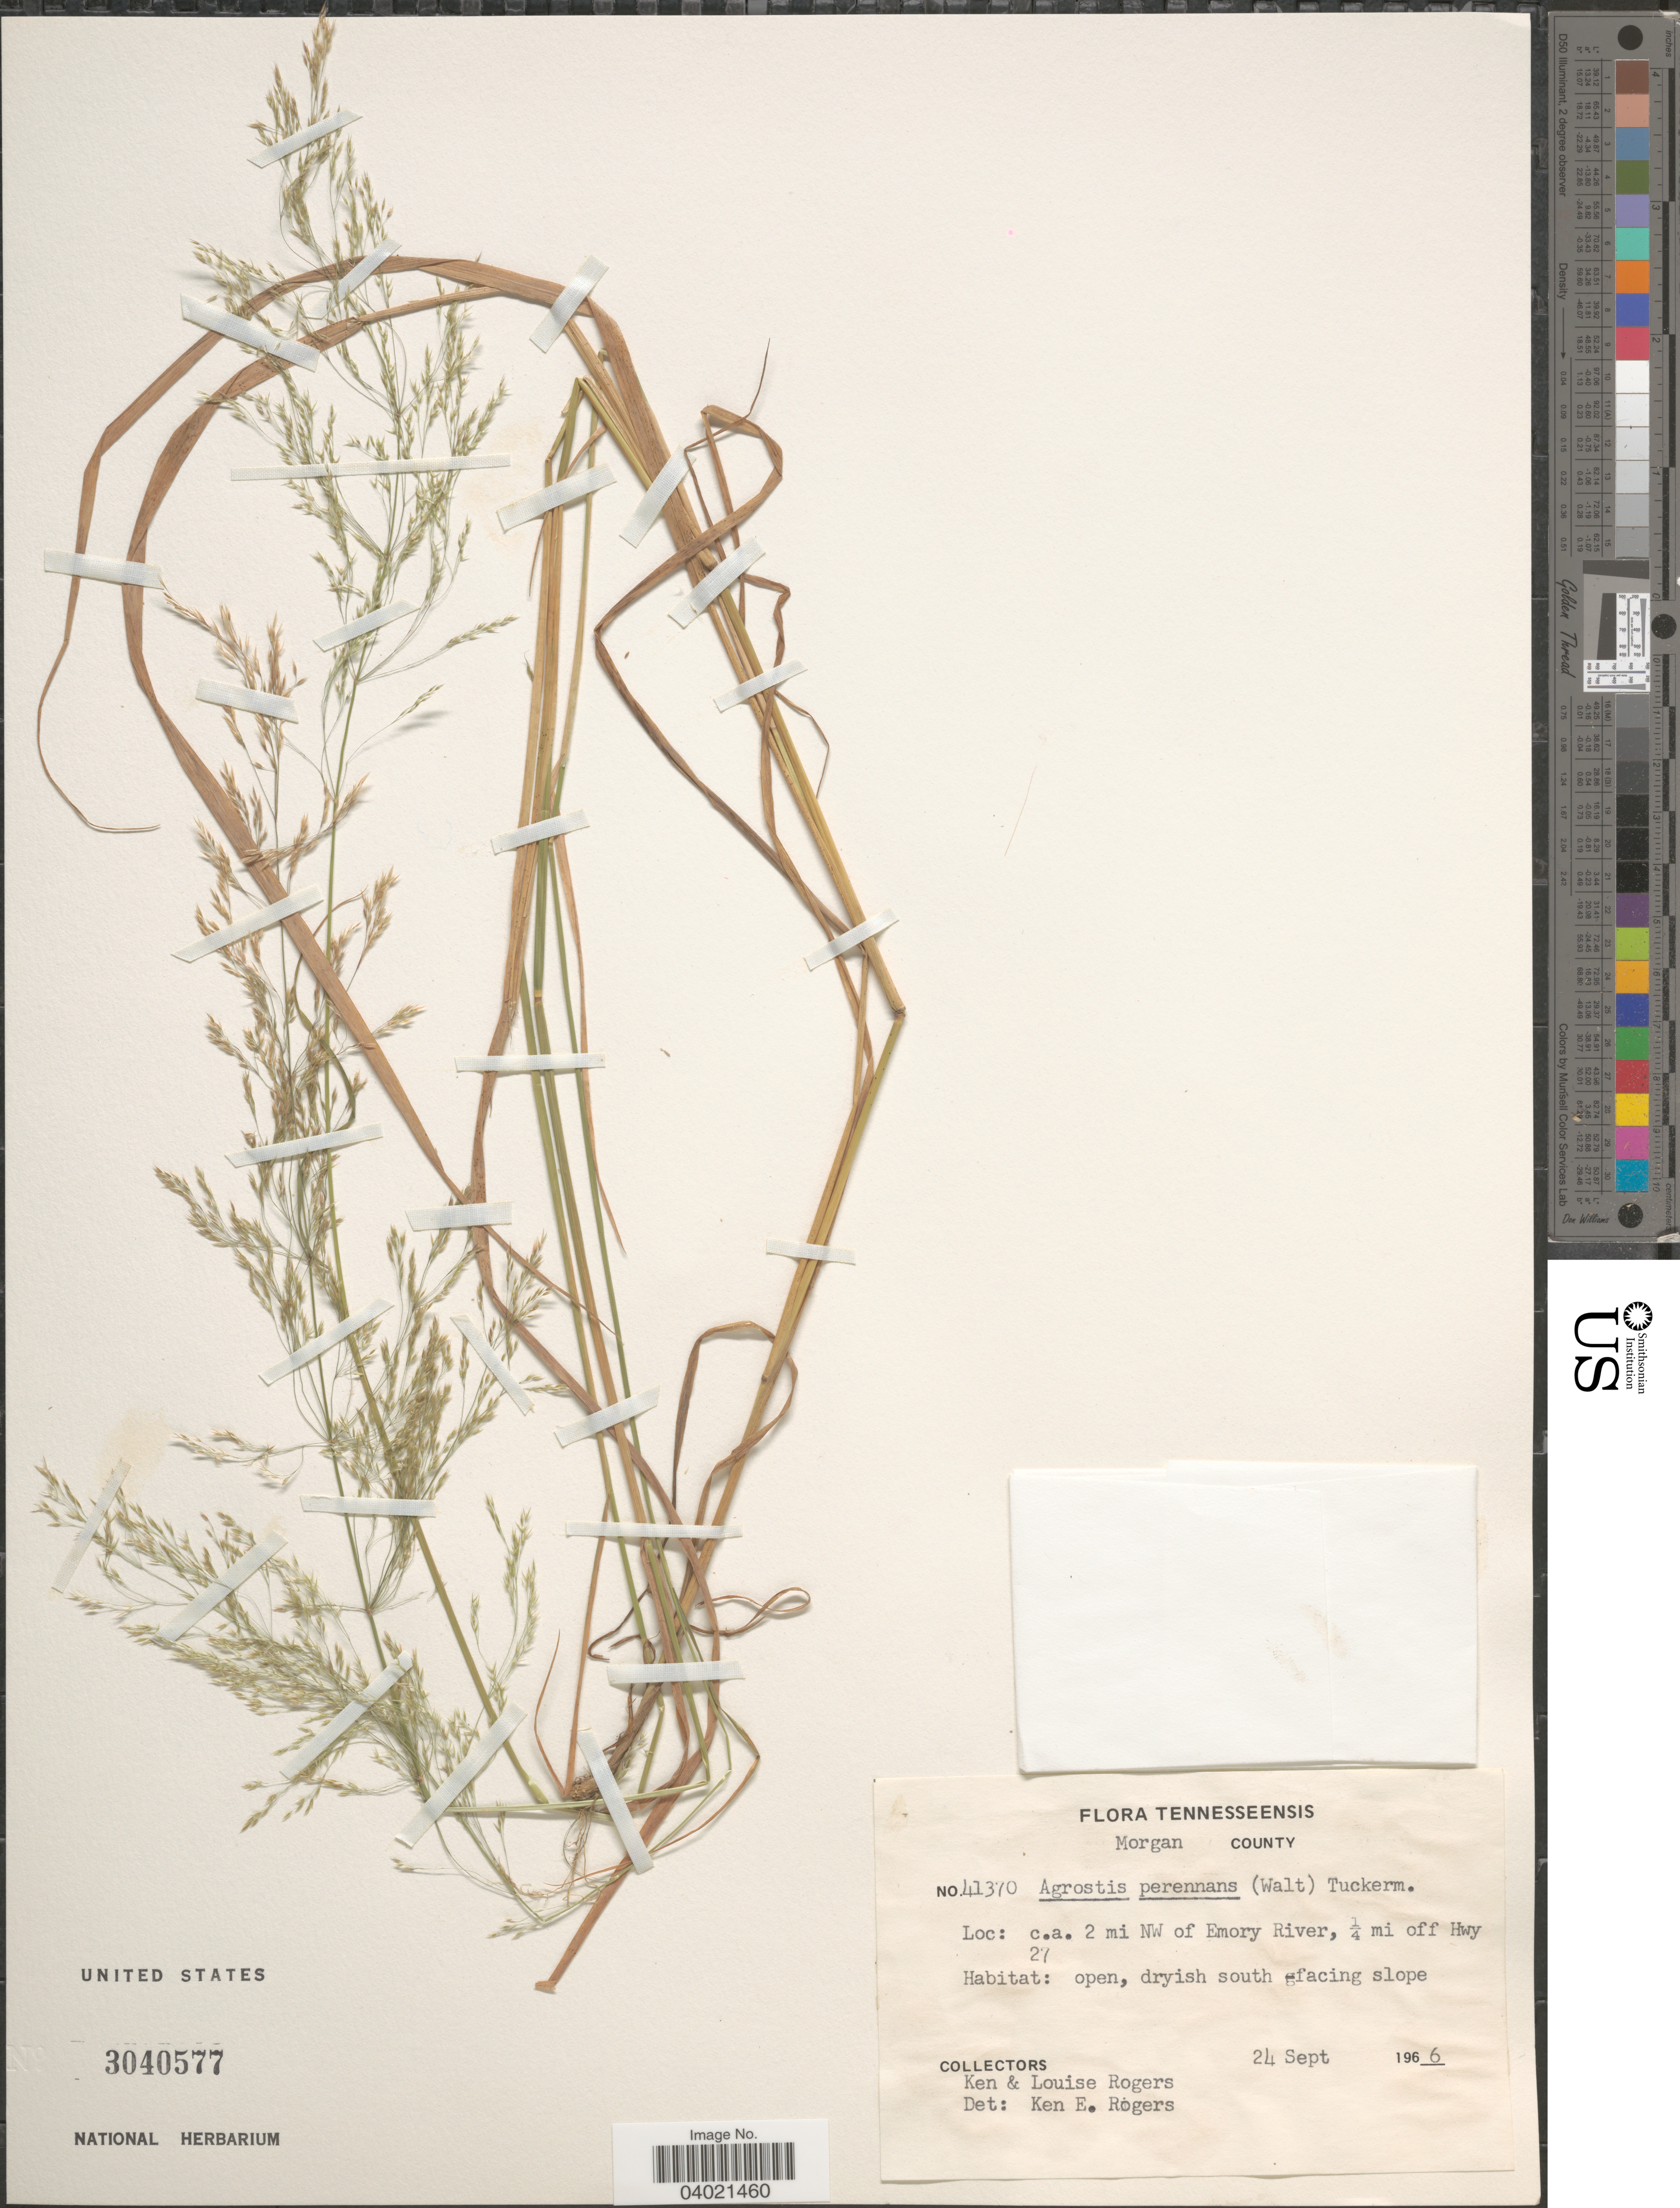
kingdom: Plantae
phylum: Tracheophyta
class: Liliopsida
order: Poales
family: Poaceae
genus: Agrostis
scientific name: Agrostis perennans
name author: (Walter) Tuck.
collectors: K. Rogers & L. Rogers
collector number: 41370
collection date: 1966-09-24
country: United States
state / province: Tennessee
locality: Morgan County. c.a. 2 mi NW of Emory River, ¼ mi off Hwy 27. Open, dryish south-facing slope.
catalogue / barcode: US 3040577